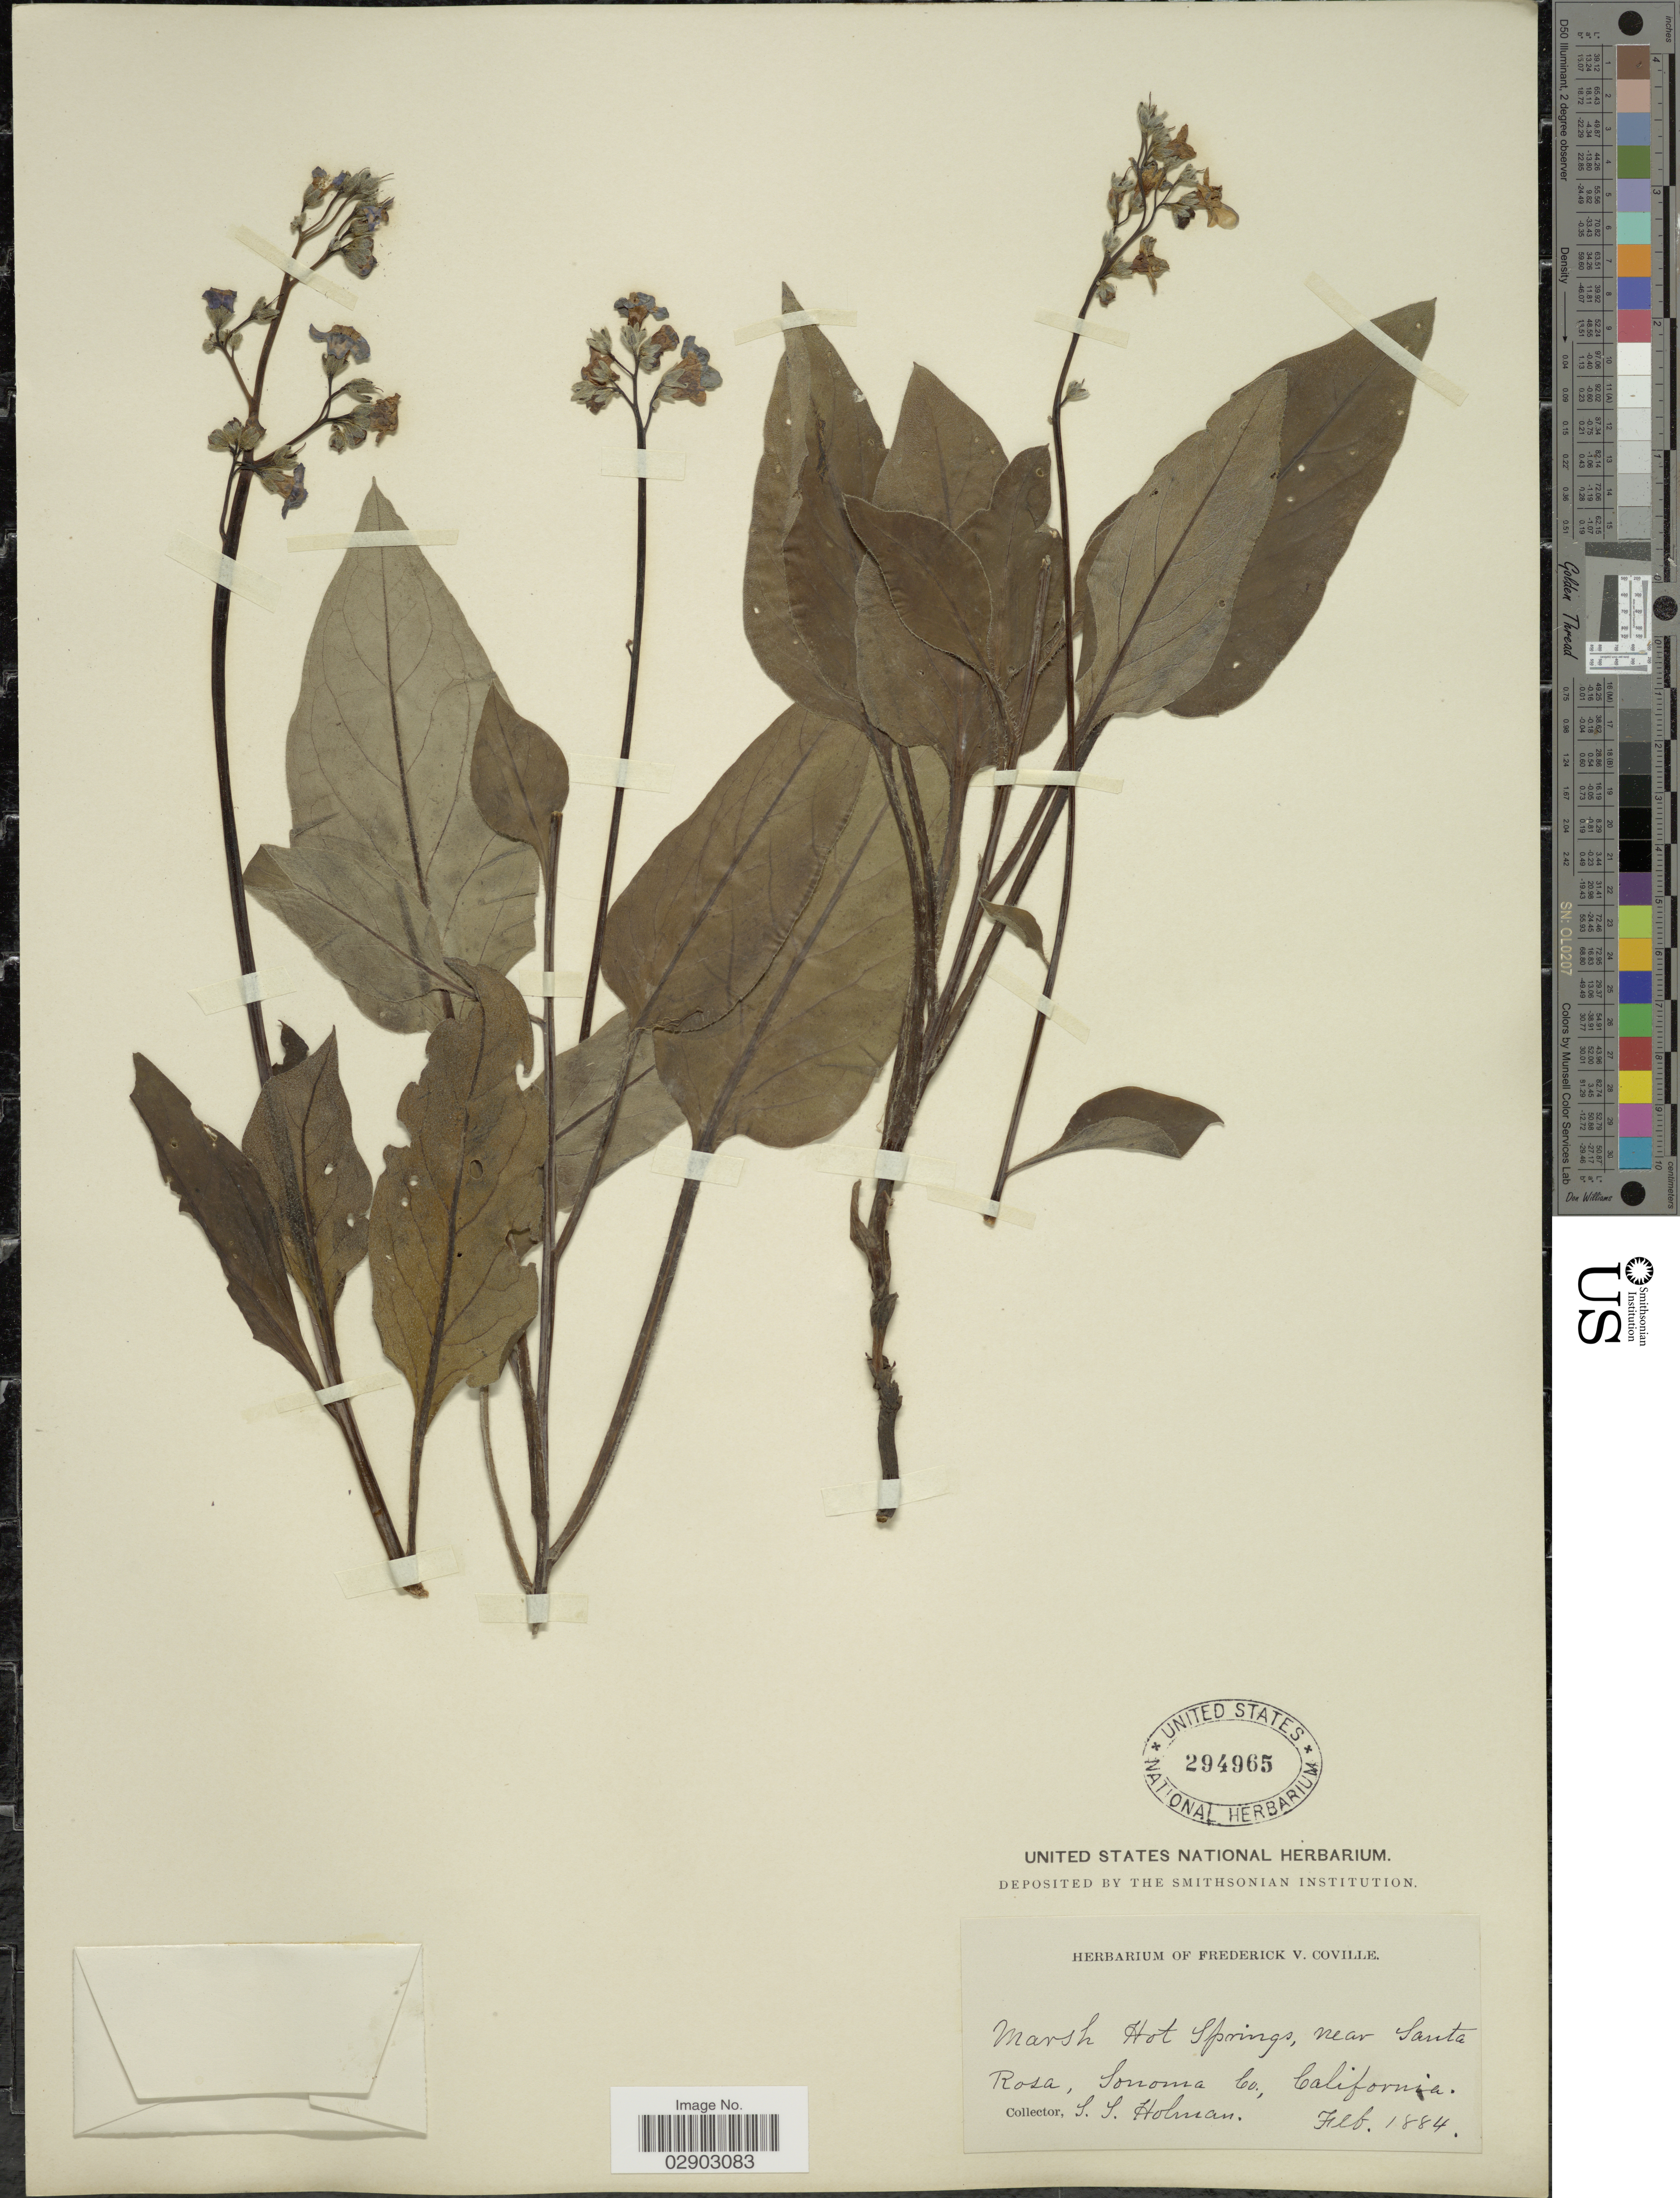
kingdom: Plantae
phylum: Tracheophyta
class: Magnoliopsida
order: Boraginales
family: Boraginaceae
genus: Cynoglossum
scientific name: Cynoglossum grande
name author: Douglas ex Lehm.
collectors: S. Holman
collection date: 1884-02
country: United States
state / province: California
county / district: Sonoma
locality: Marsh Hot Springs, near Santa Rosa, Sonoma Co.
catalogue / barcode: US 294965